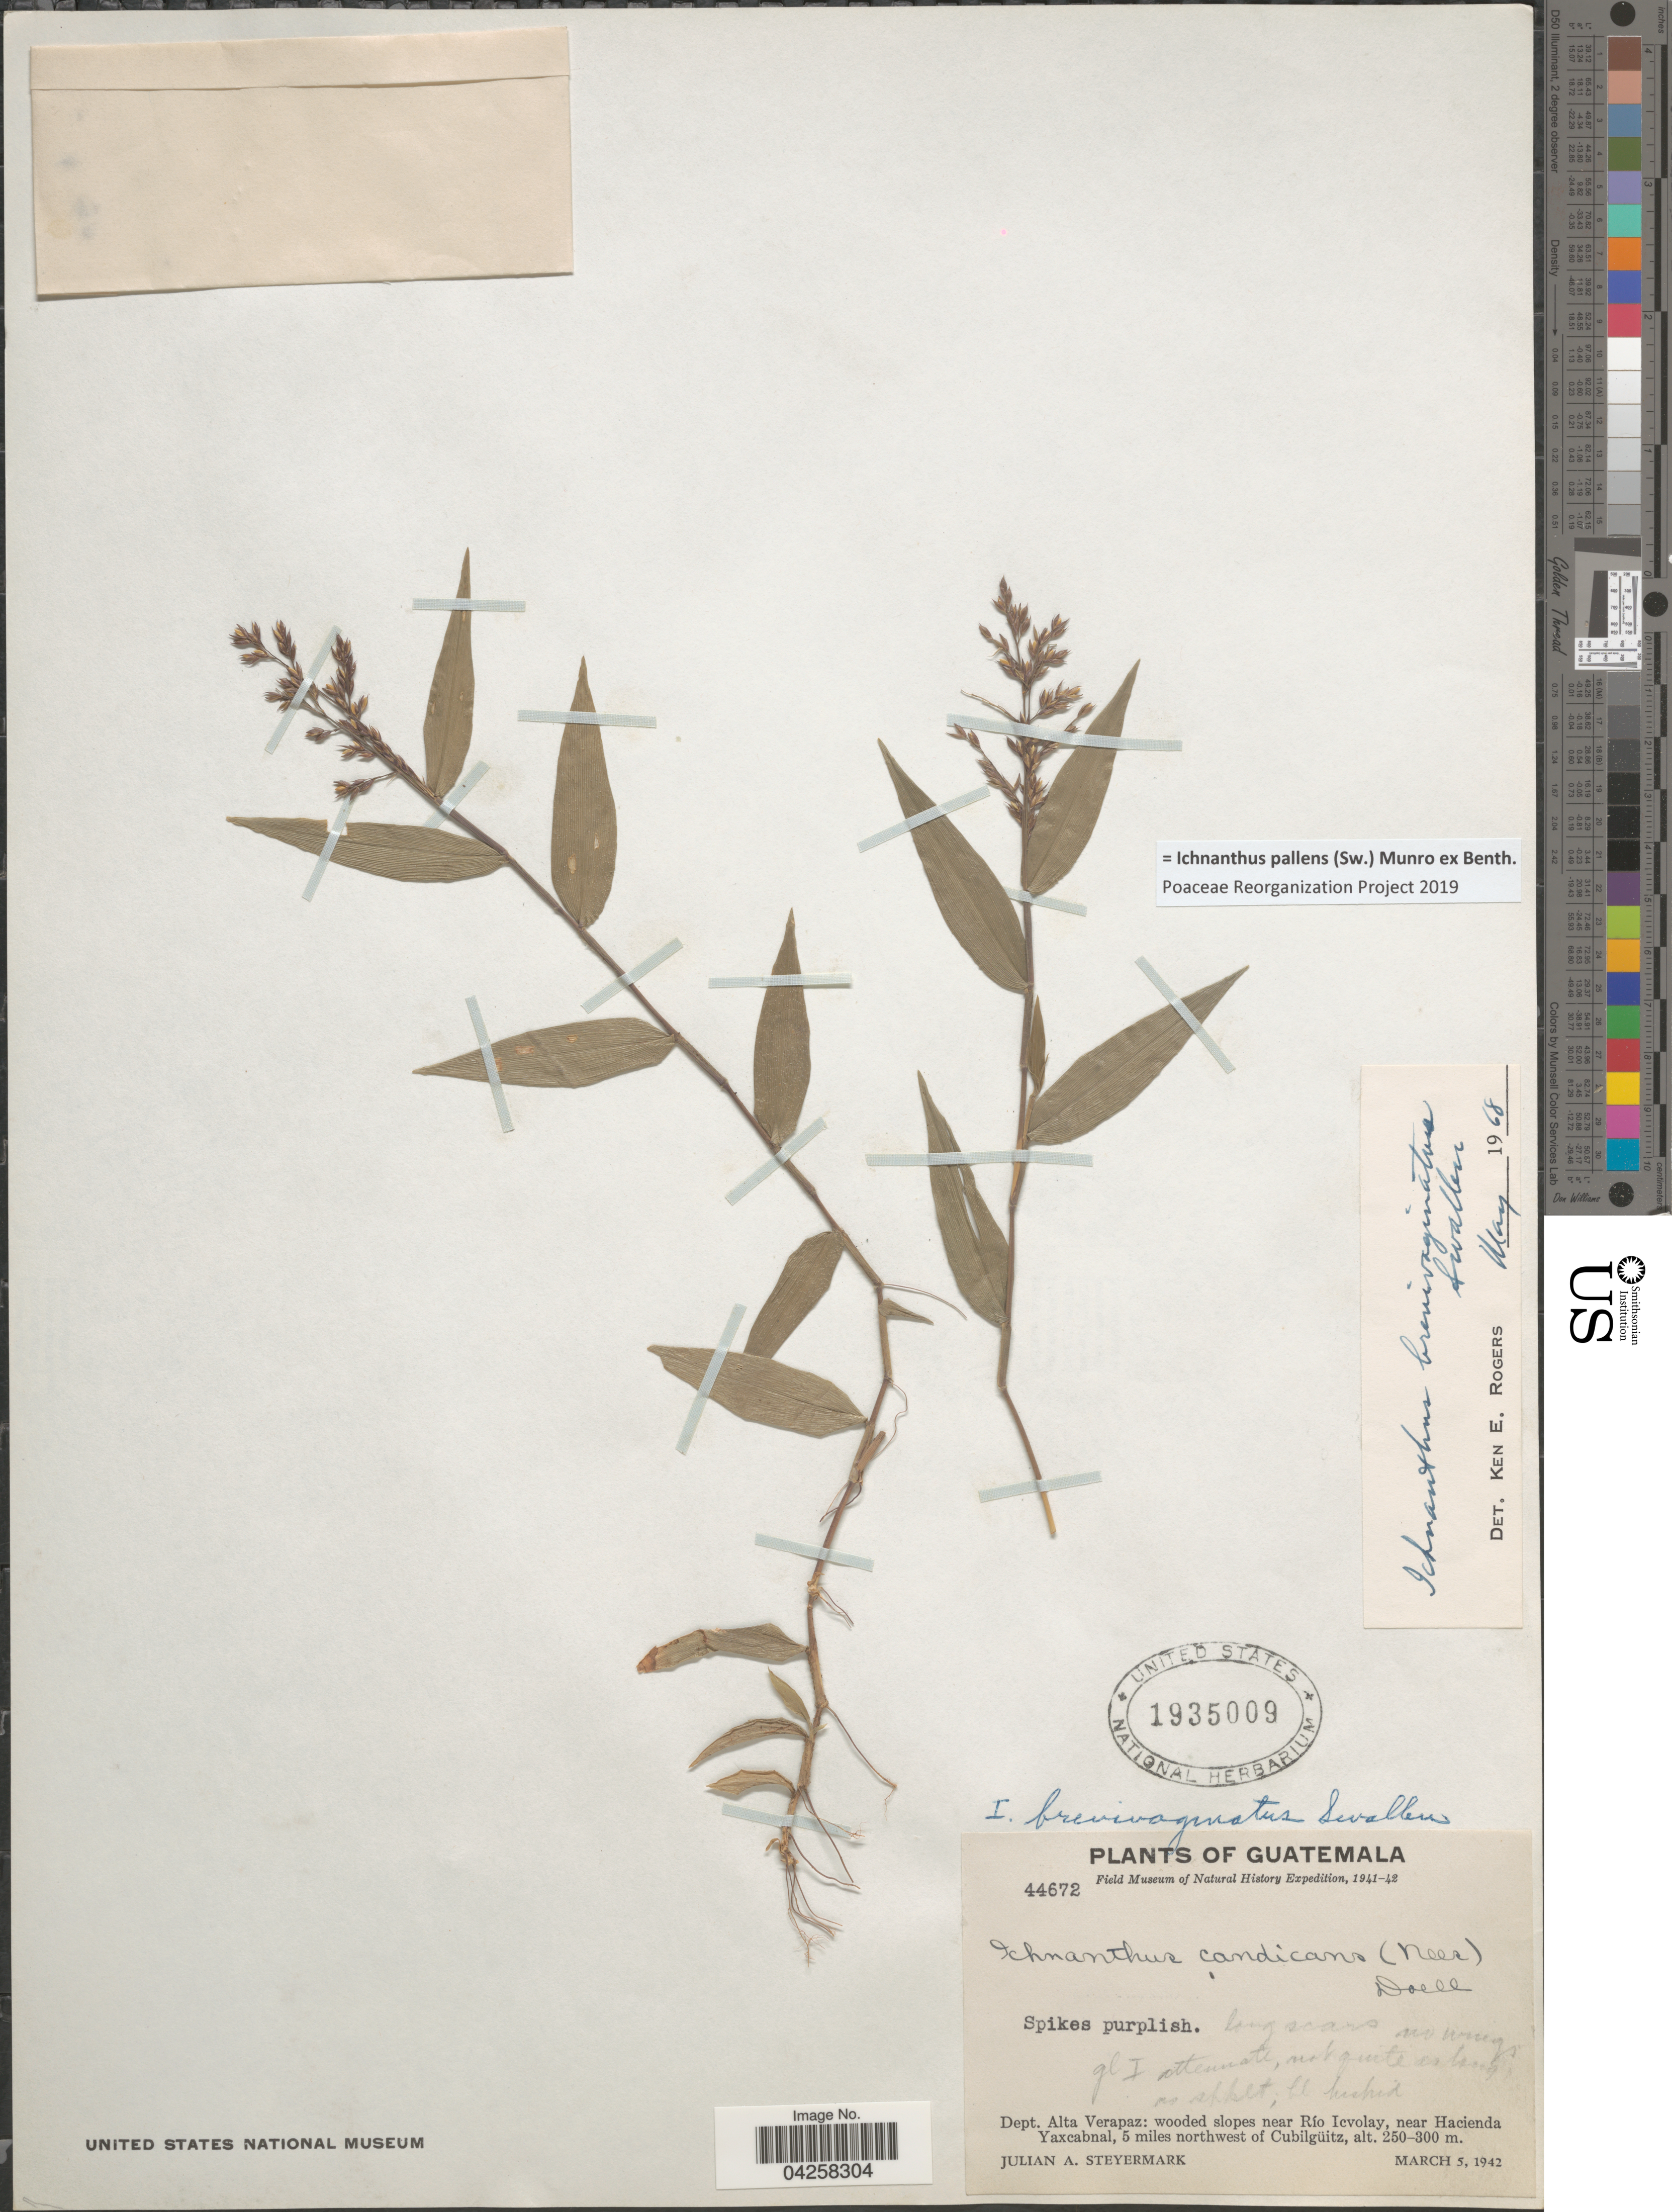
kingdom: Plantae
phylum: Tracheophyta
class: Liliopsida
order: Poales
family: Poaceae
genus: Ichnanthus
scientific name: Ichnanthus pallens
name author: (Sw.) Munro ex Benth.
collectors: J. Steyermark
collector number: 44672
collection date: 1942-03-05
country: Guatemala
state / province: Alta Verapaz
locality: Field Museum of Natural History Expedition, 1941-42. Dept. Alta Verapaz: wooded slopes near Río Icvolay, near Hacienda Yaxcabnal, 5 miles northwest of Cubilgüitz.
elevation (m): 250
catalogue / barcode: US 1935009